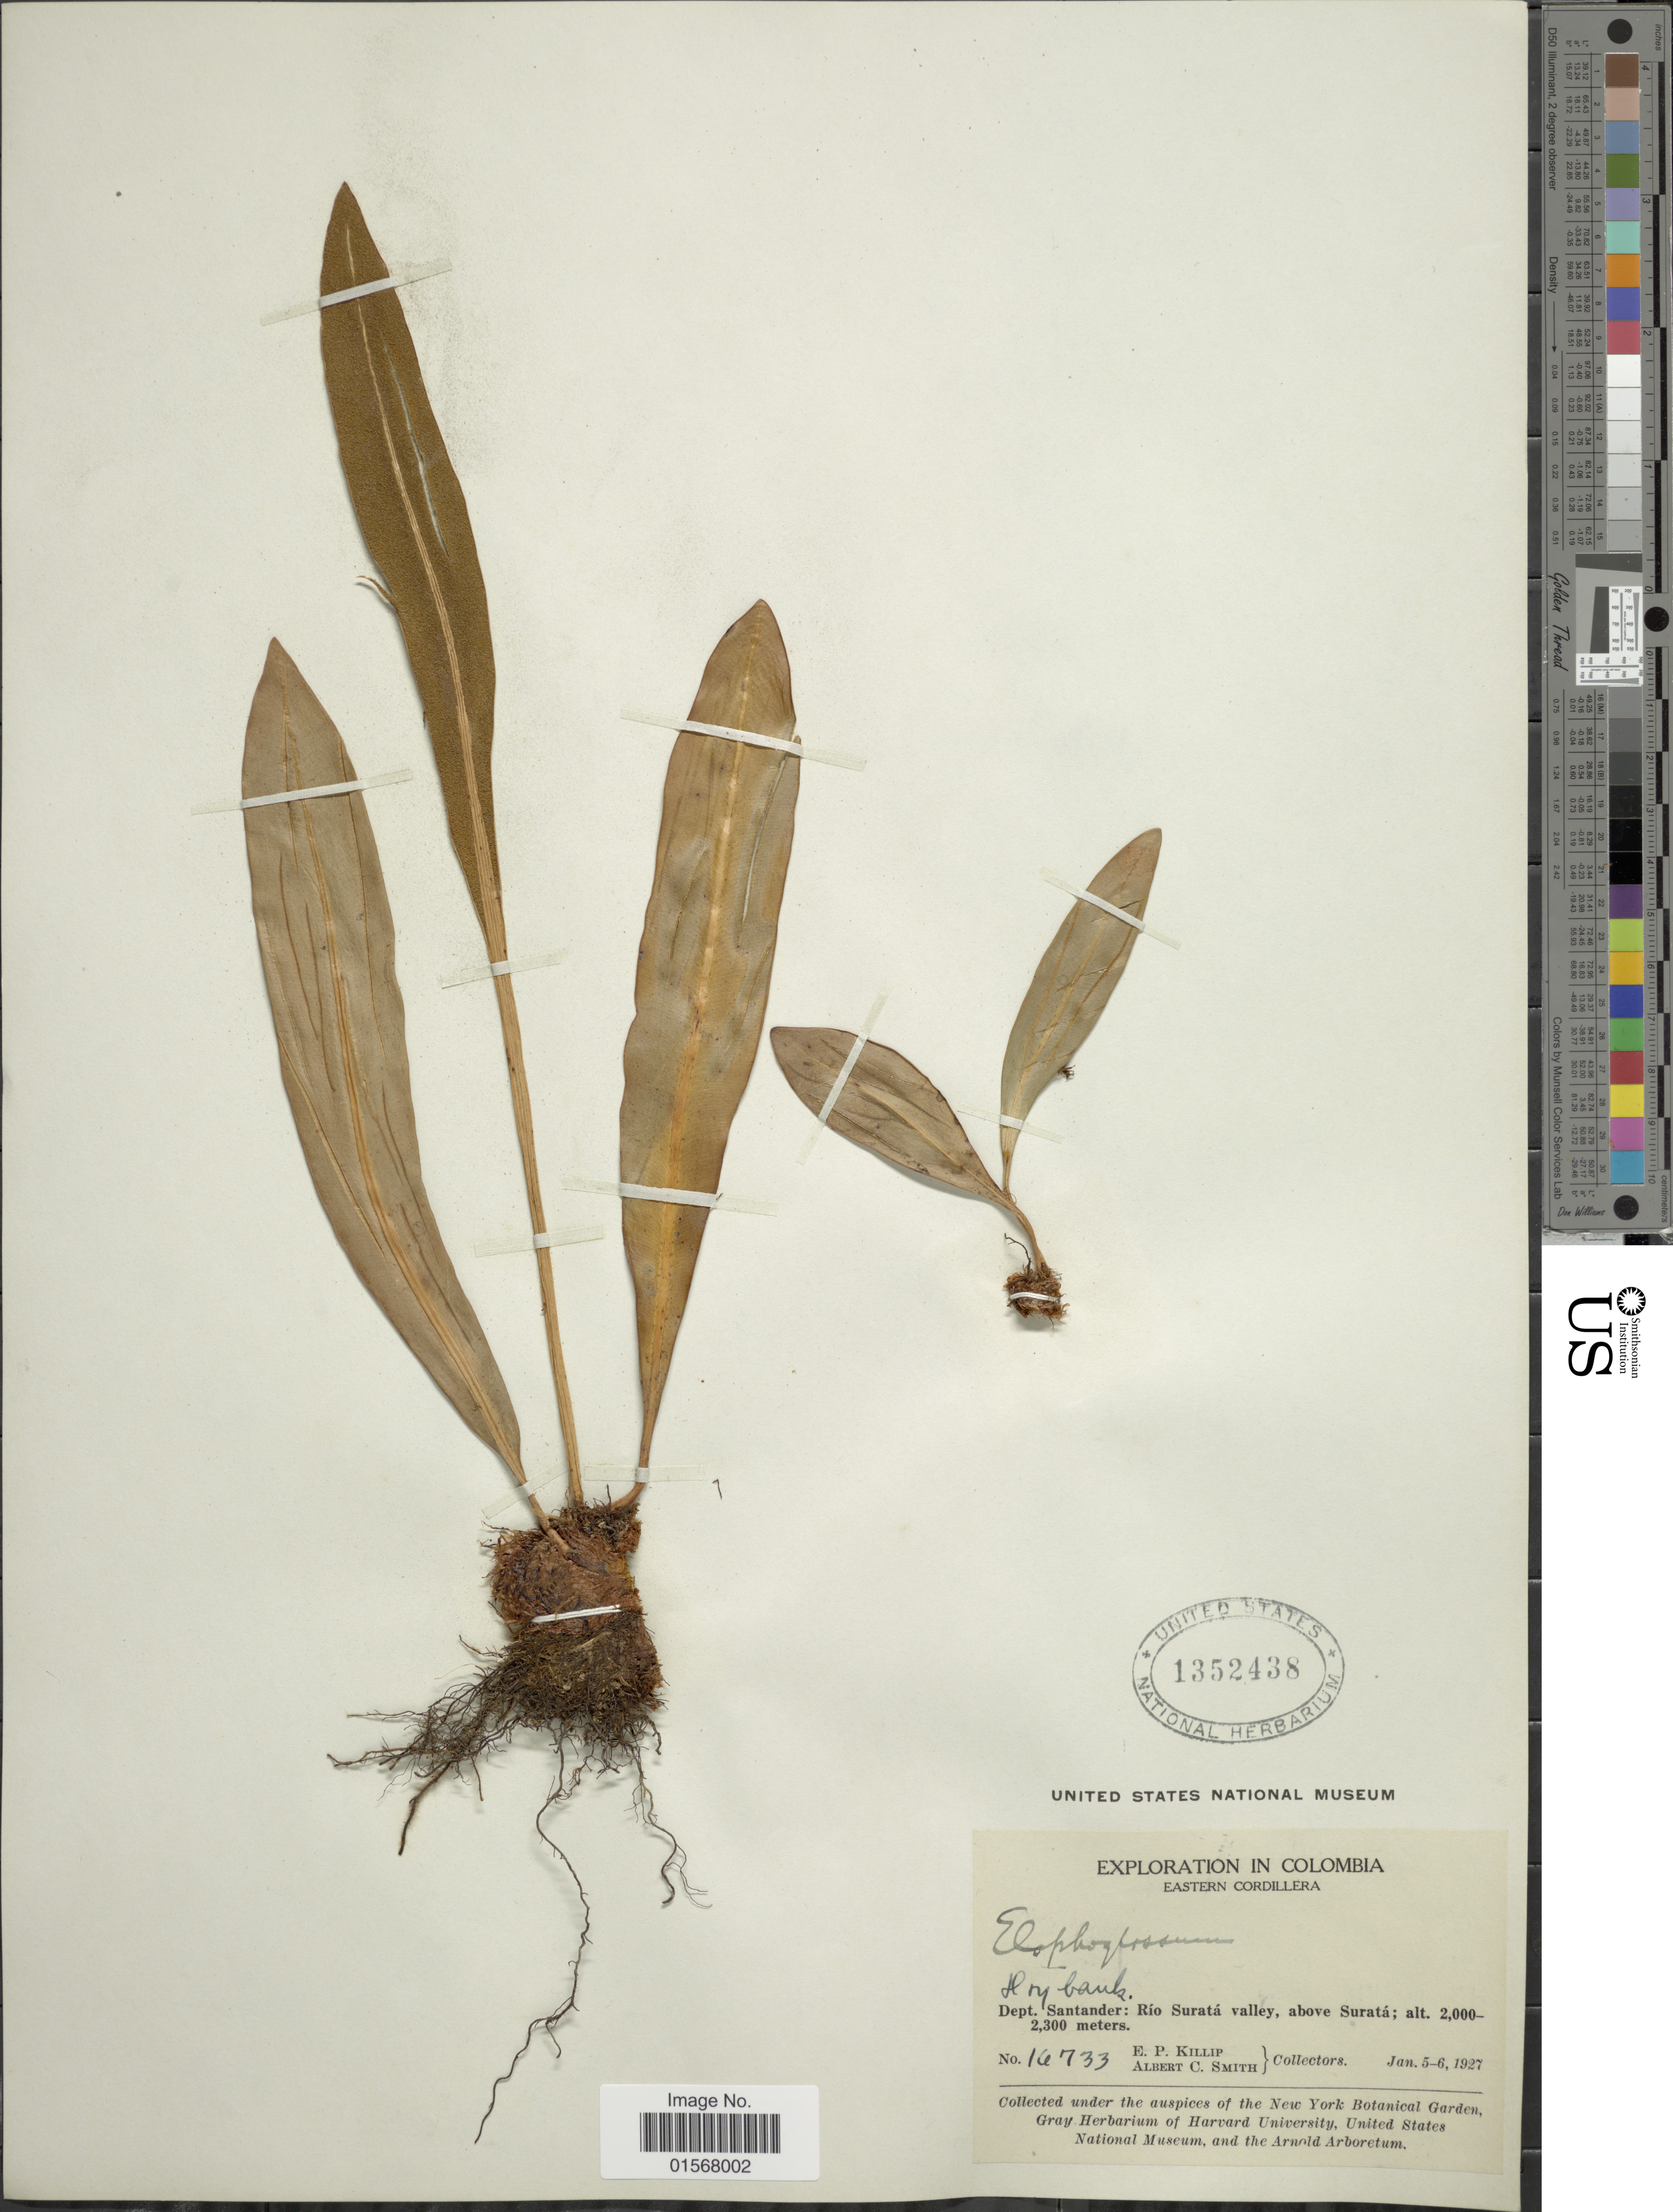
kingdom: Plantae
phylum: Tracheophyta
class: Polypodiopsida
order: Polypodiales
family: Dryopteridaceae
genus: Elaphoglossum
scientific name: Elaphoglossum sp.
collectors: E. P. Killip & A. C. Smith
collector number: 14733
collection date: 1927-01-05/1927-01-06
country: Colombia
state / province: Santander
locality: Dept. Santander: Rio Surata valley, above Surata, Eastern Cordillera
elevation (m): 2000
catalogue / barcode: US 1352438